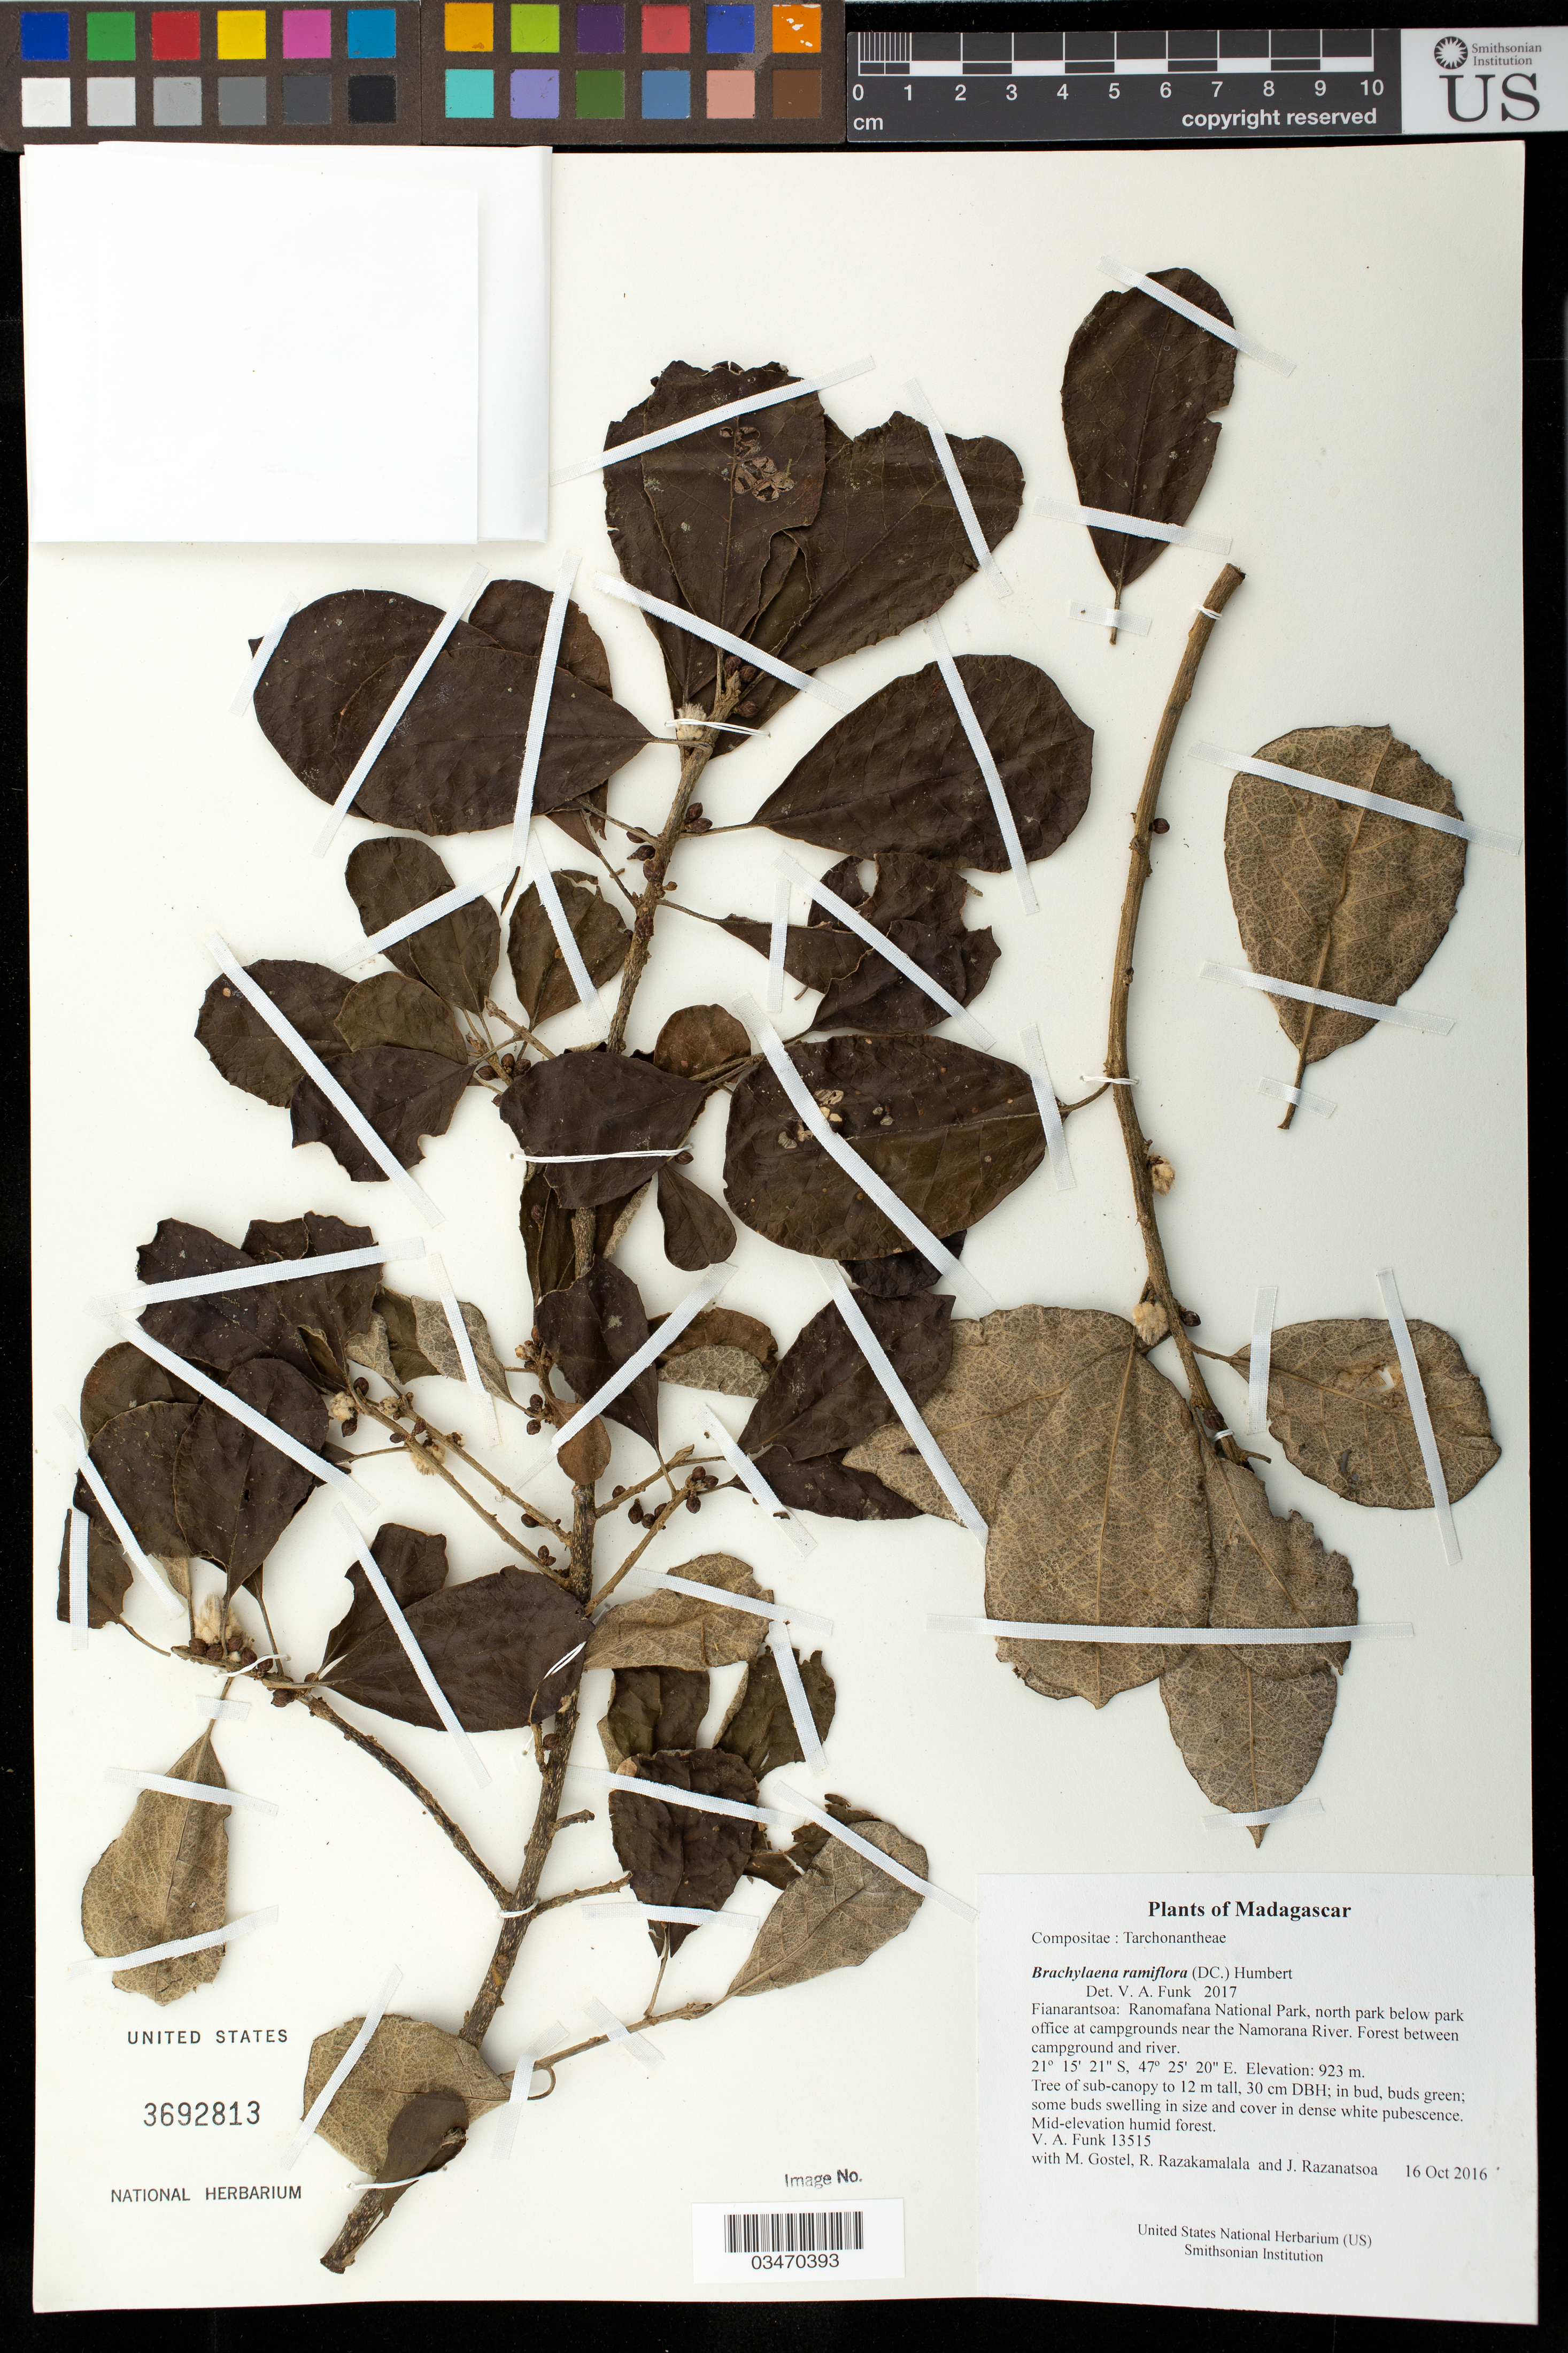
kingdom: Plantae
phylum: Tracheophyta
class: Magnoliopsida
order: Asterales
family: Asteraceae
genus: Brachylaena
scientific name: Brachylaena ramiflora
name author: (DC.) Humbert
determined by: Funk, Vicki A., (BOT), Smithsonian Institution - National Museum of Natural History (UNITED STATES)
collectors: M. R. Gostel, R. Razakamalala & J. Razanatsoa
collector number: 13515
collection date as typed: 16 Oct 2016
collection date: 2016-10-16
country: Madagascar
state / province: Vatovavy Fitovinany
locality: Ranomafana National Park, north park below park office at campgrounds near the Namorana River. Forest between campground and river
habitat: Mid-elevation humid forest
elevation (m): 923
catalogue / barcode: US 3692813